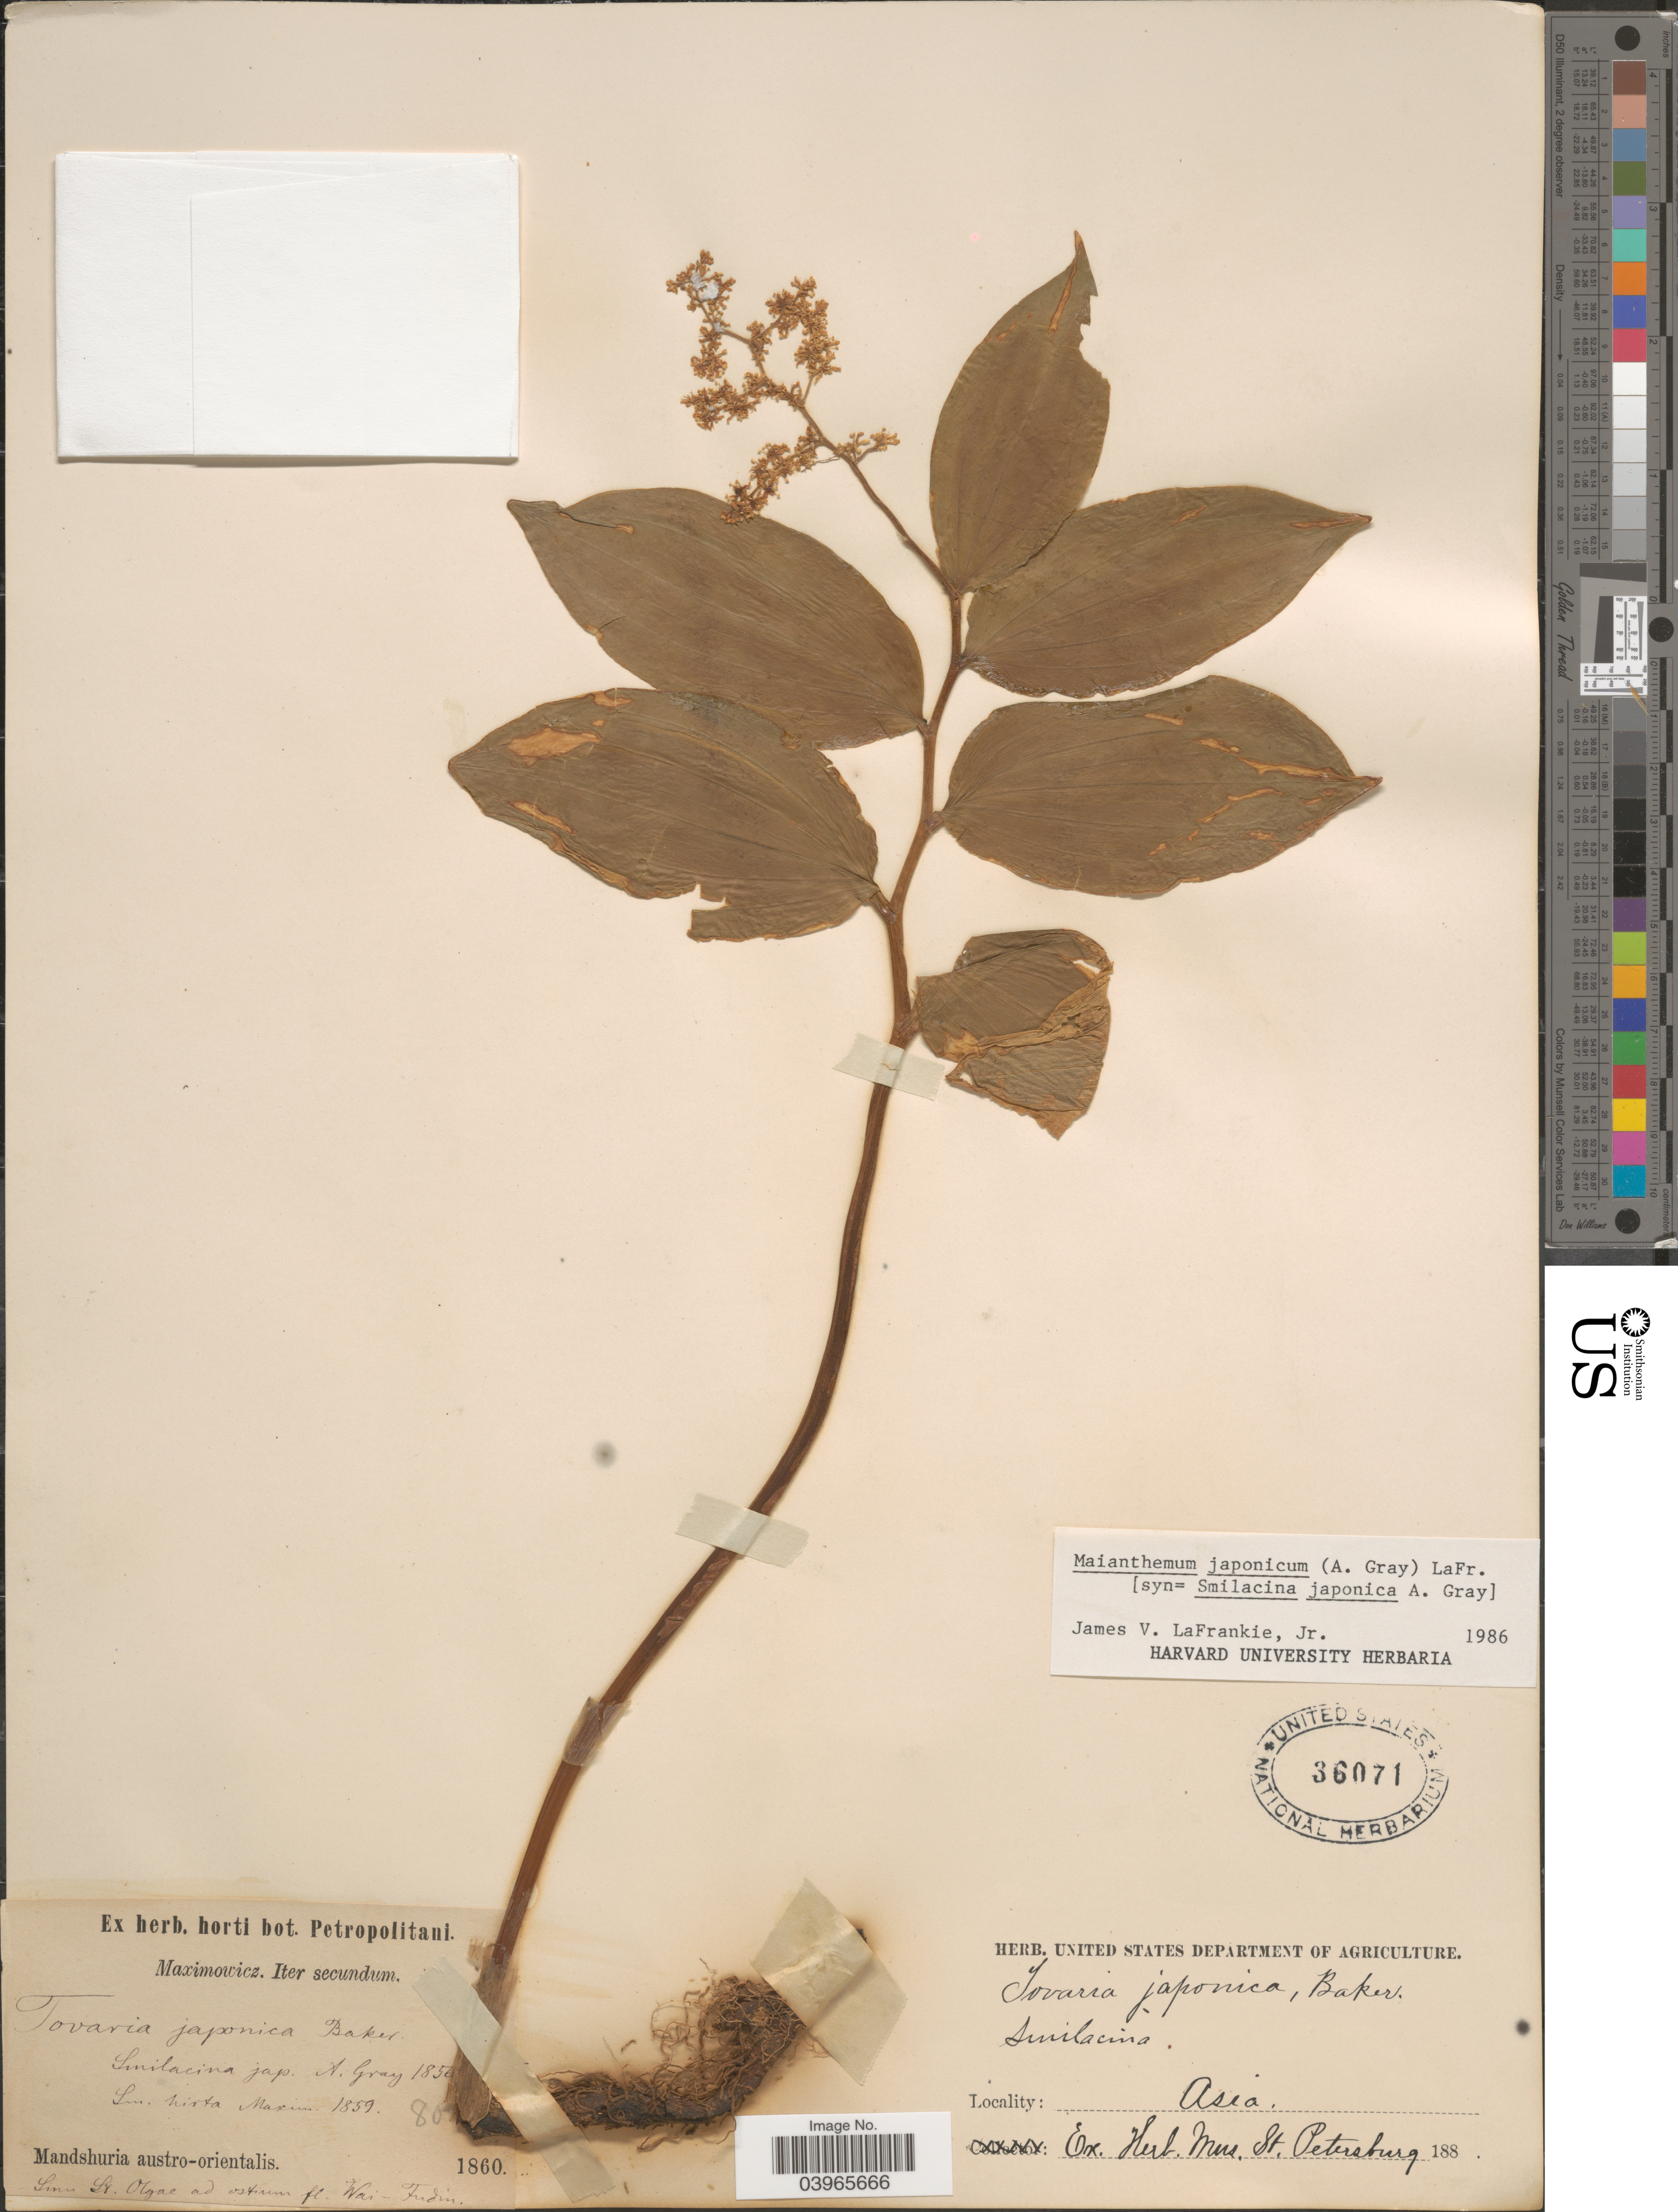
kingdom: Plantae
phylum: Tracheophyta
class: Liliopsida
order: Asparagales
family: Asparagaceae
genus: Maianthemum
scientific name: Maianthemum japonicum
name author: (A. Gray) La Frankie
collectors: Maximowicz, --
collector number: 80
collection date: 1859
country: China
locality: Mandshuria austro-orientalis. Asia.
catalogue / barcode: US 36071